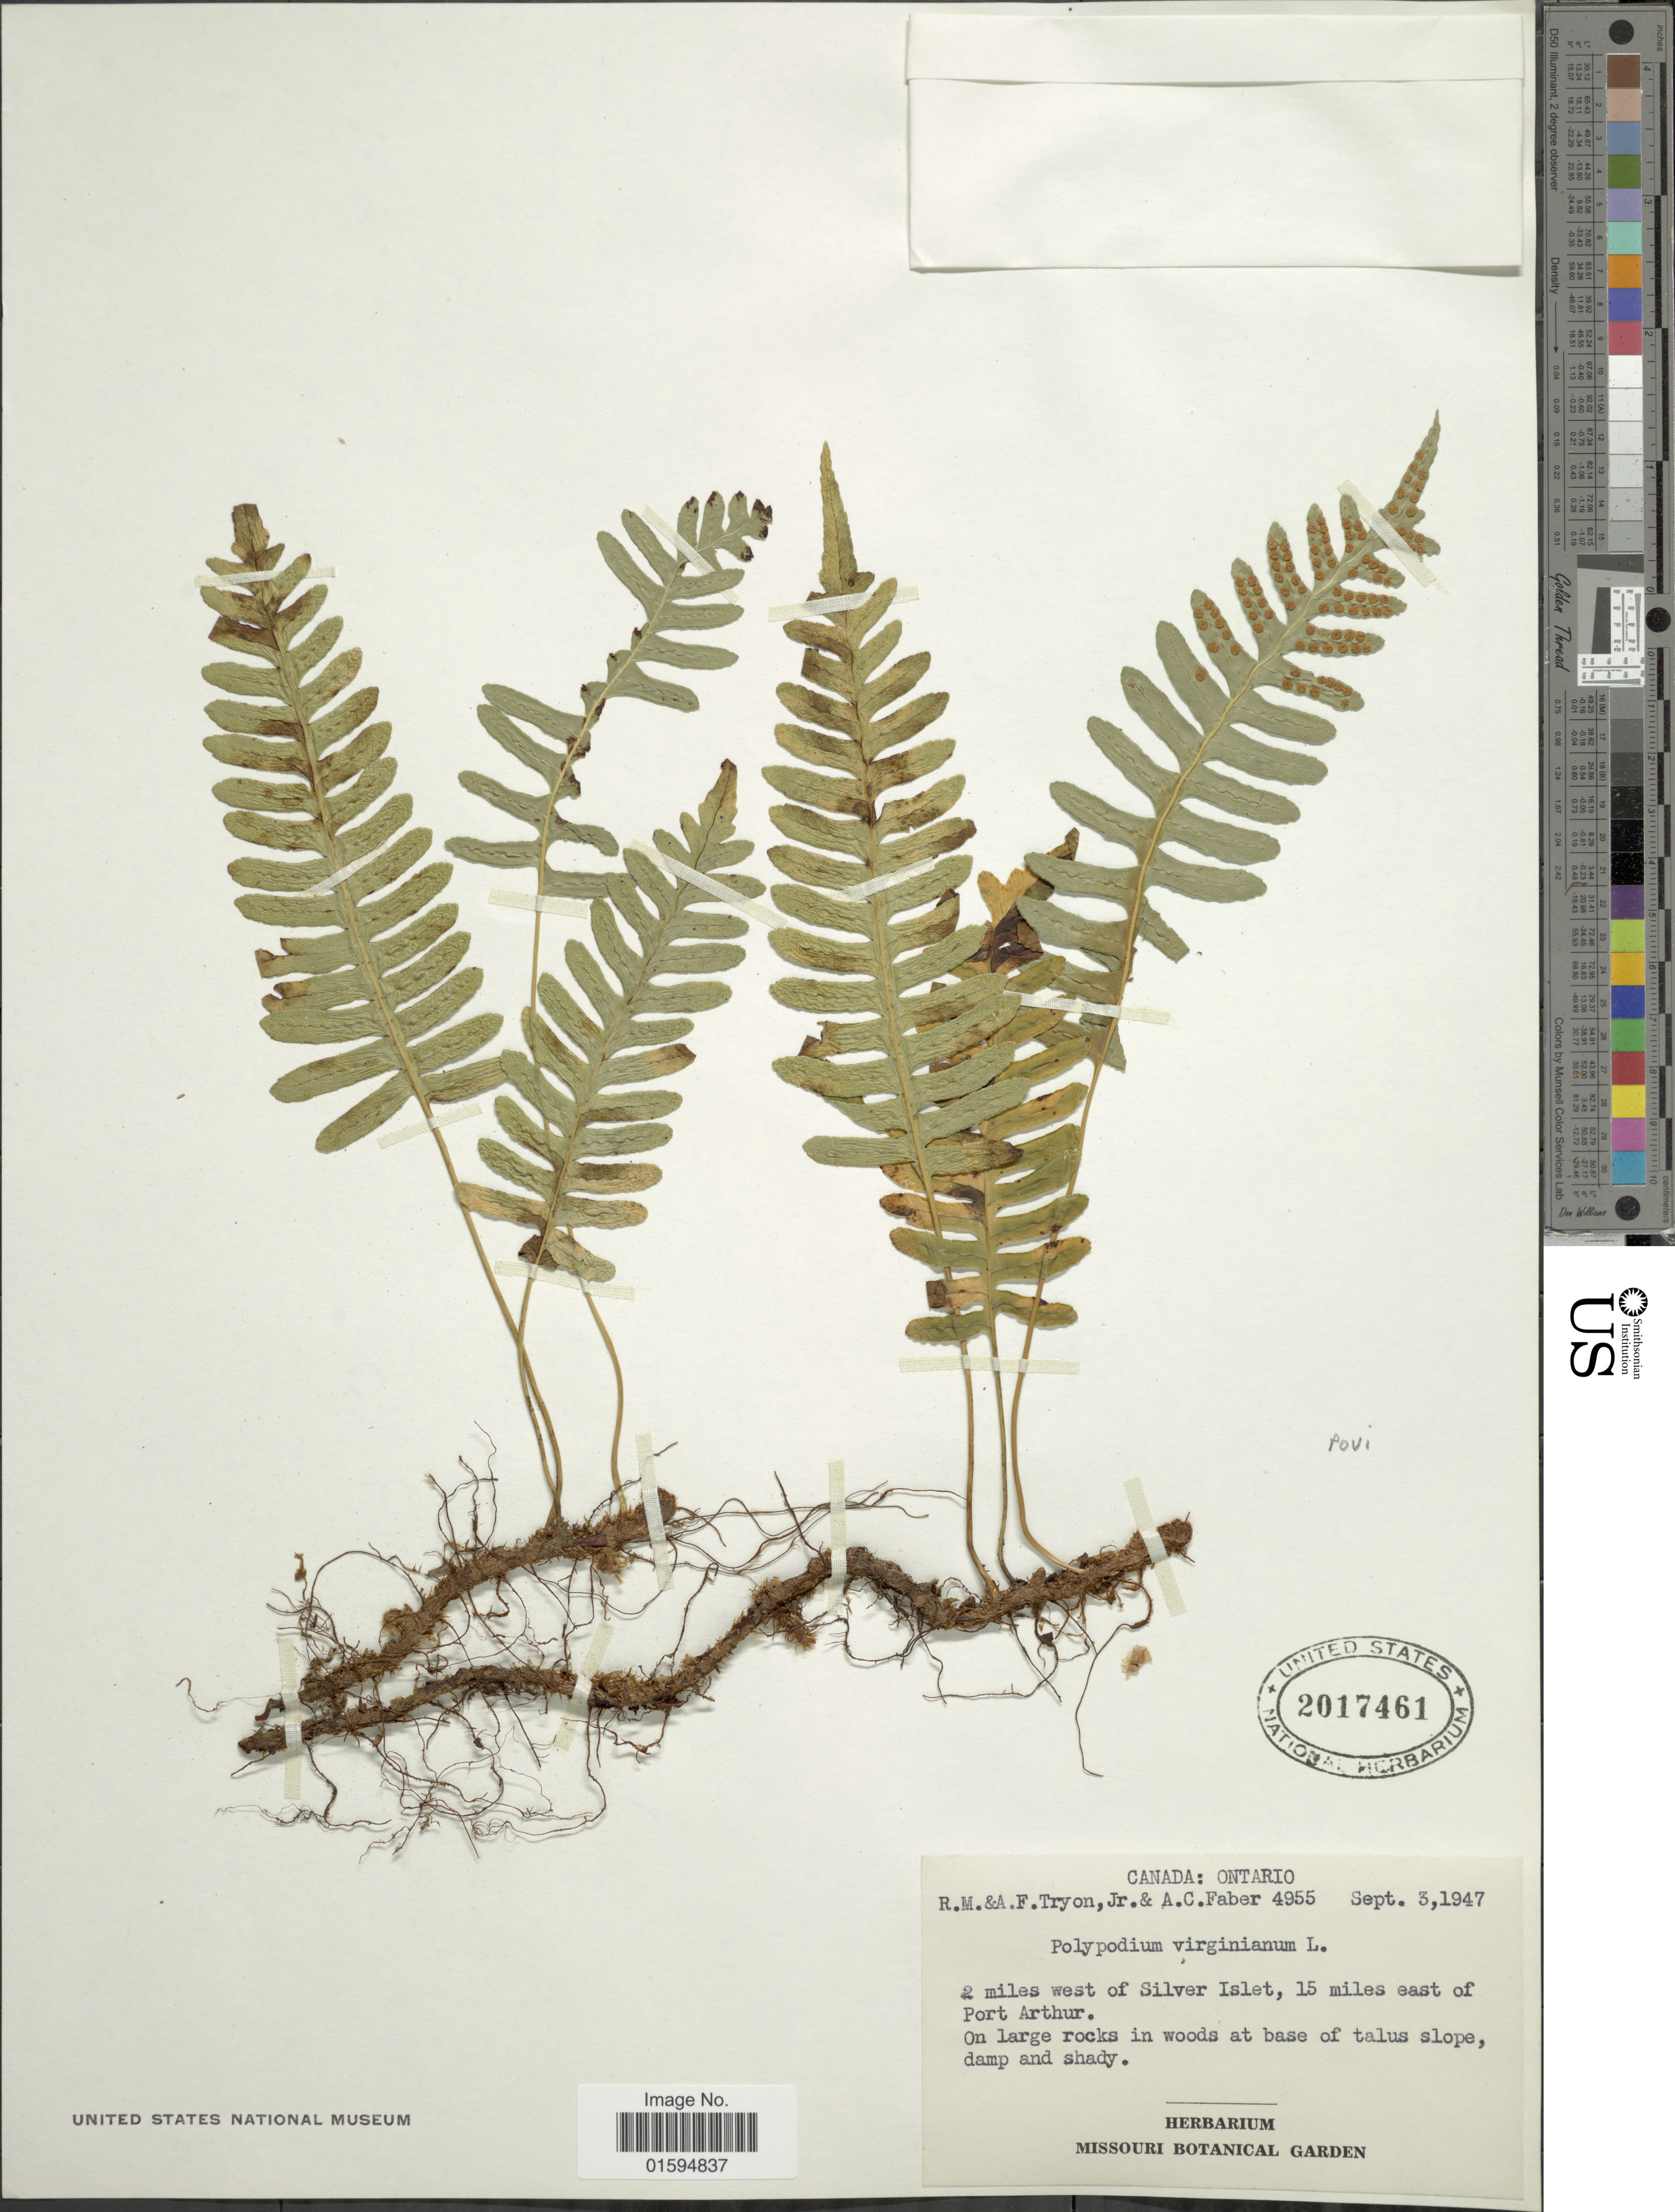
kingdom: Plantae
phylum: Tracheophyta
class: Polypodiopsida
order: Polypodiales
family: Polypodiaceae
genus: Polypodium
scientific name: Polypodium virginianum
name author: L.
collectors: R. M. Tryon, A. F. Tryon & A. Faber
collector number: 4955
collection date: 1947-09-03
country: Canada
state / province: Ontario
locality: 2 miles west of Silver islet, 15 miles east of Port Arthur.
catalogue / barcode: US 2017461